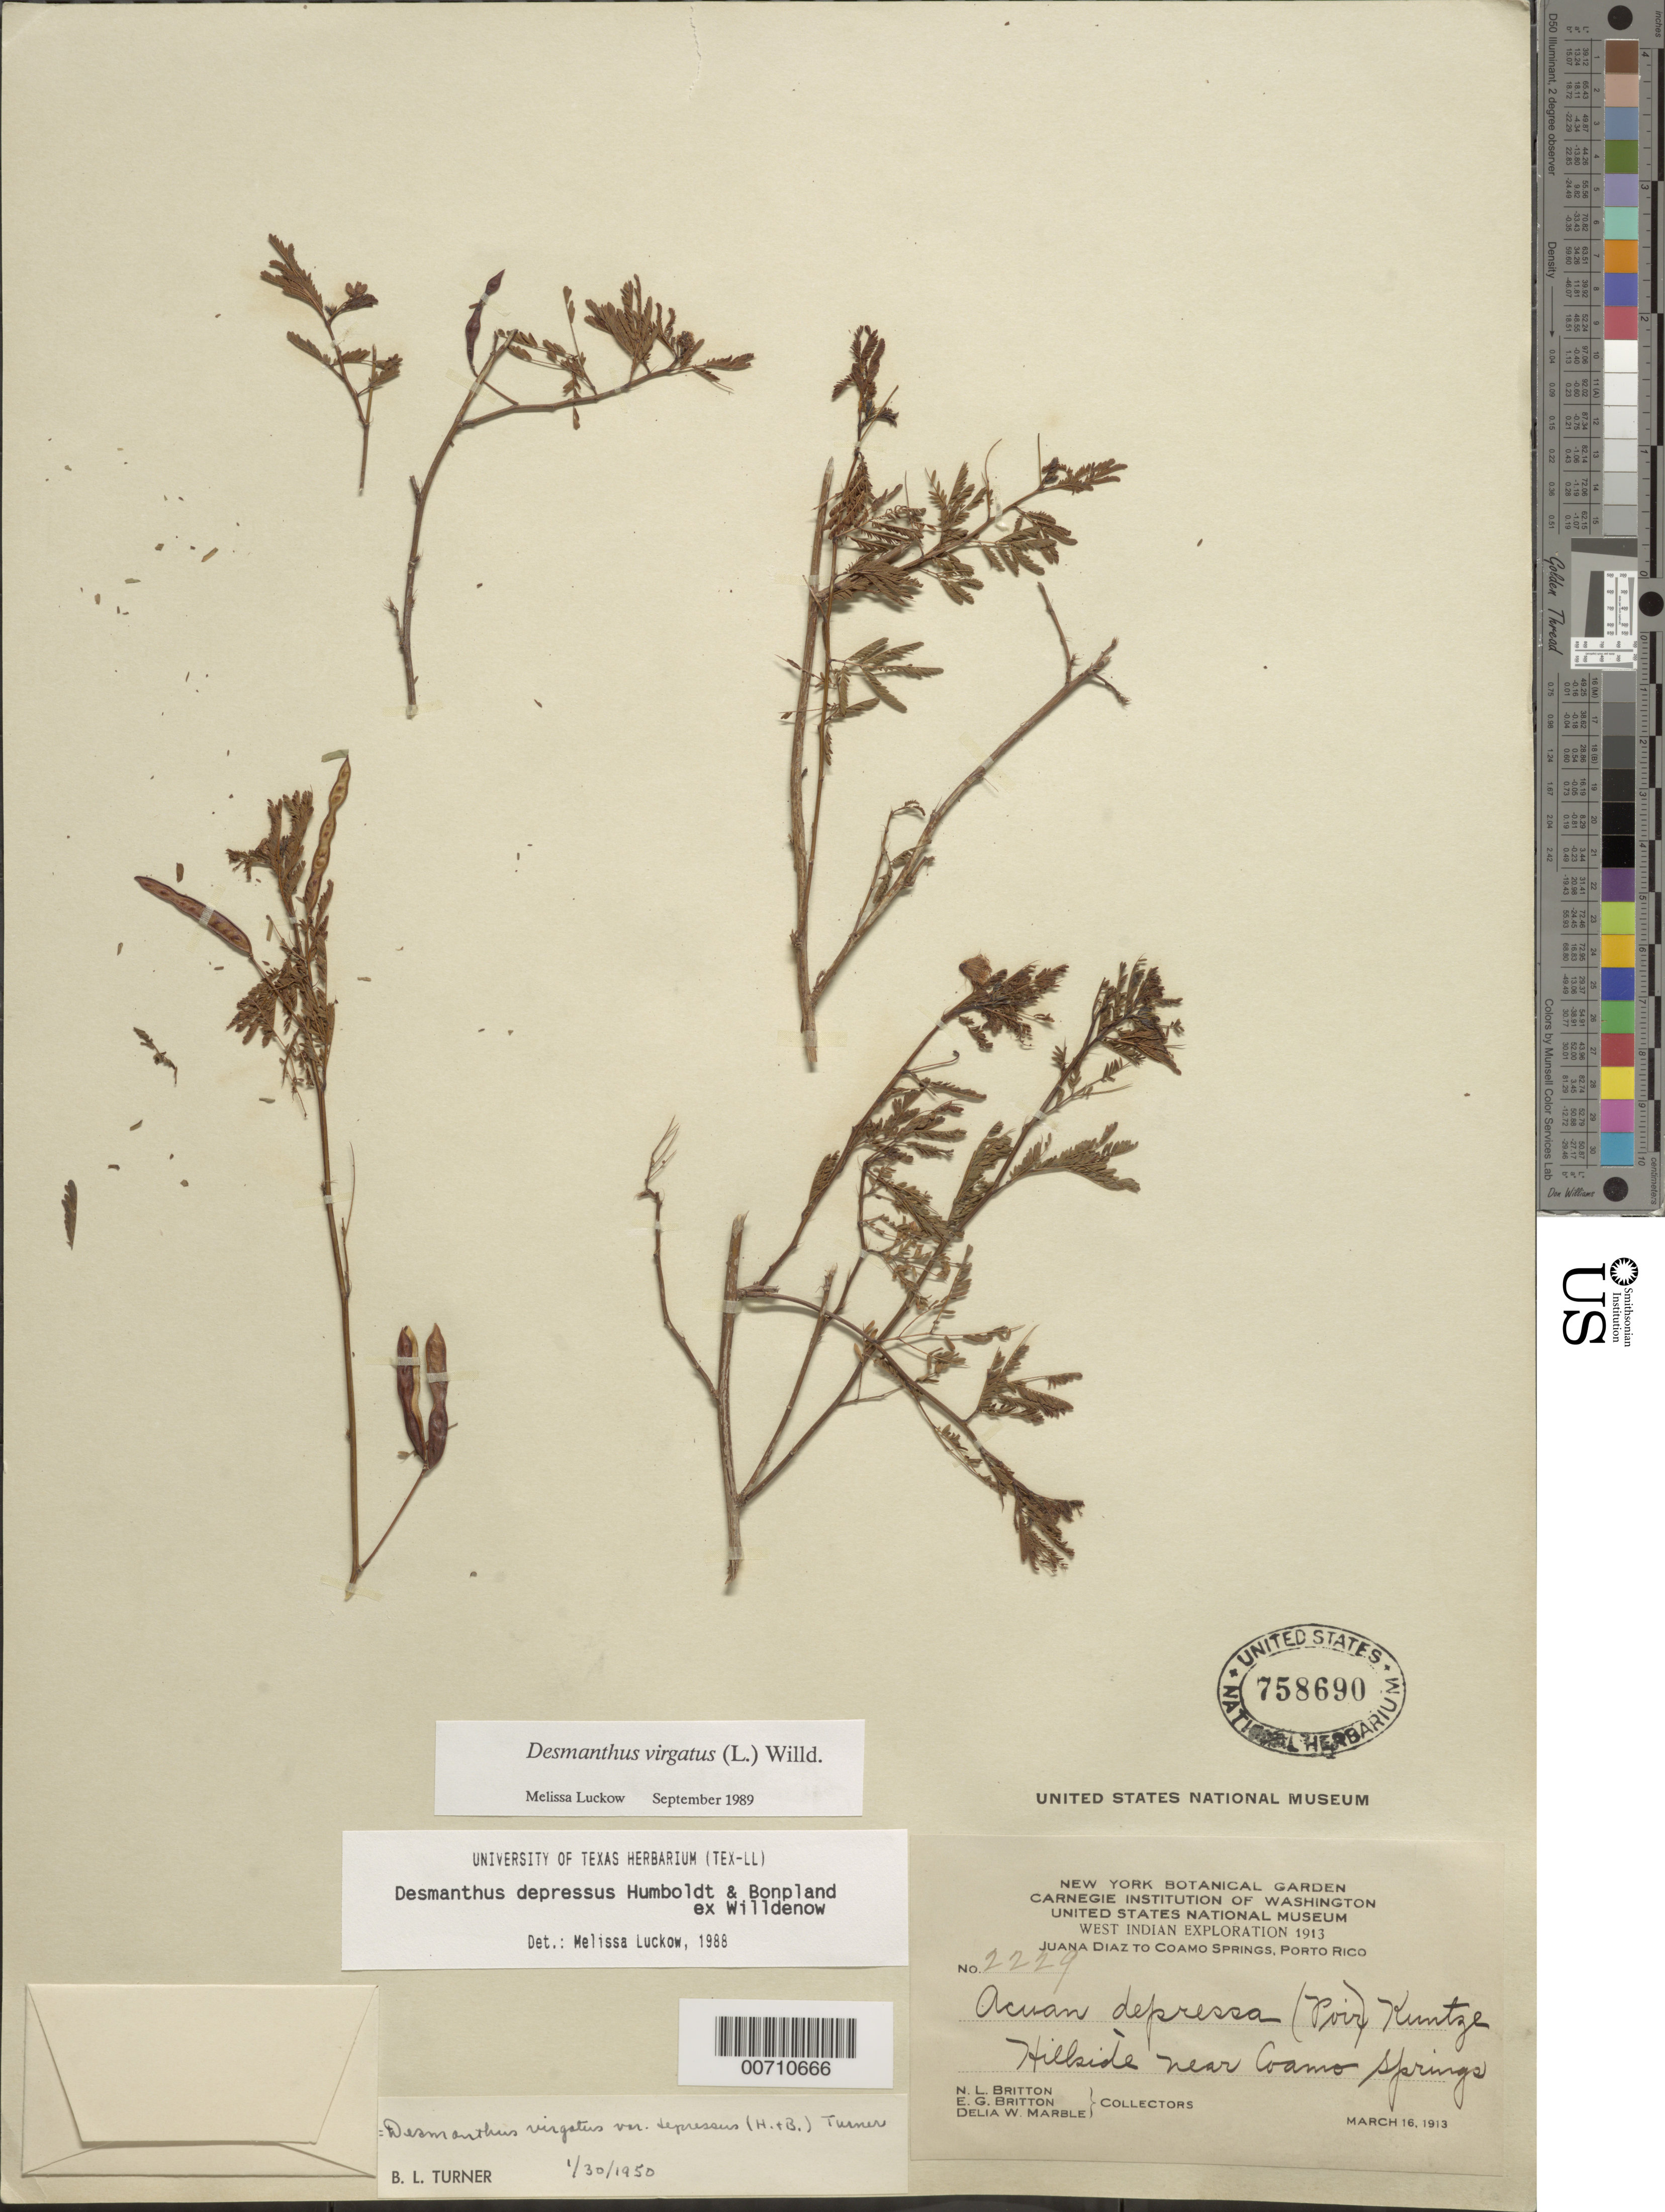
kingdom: Plantae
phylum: Tracheophyta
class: Magnoliopsida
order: Fabales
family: Fabaceae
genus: Desmanthus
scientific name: Desmanthus virgatus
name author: (L.) Willd.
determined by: Luckow, M. A.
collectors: N. Britton, E. G. Britton & D. W. Marble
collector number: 2229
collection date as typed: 16 Mar 1913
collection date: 1913-03-16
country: Puerto Rico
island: Greater Antilles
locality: Juana Diaz to Coamo Springs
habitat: Hillside near Coamo Springs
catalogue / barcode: US 758690